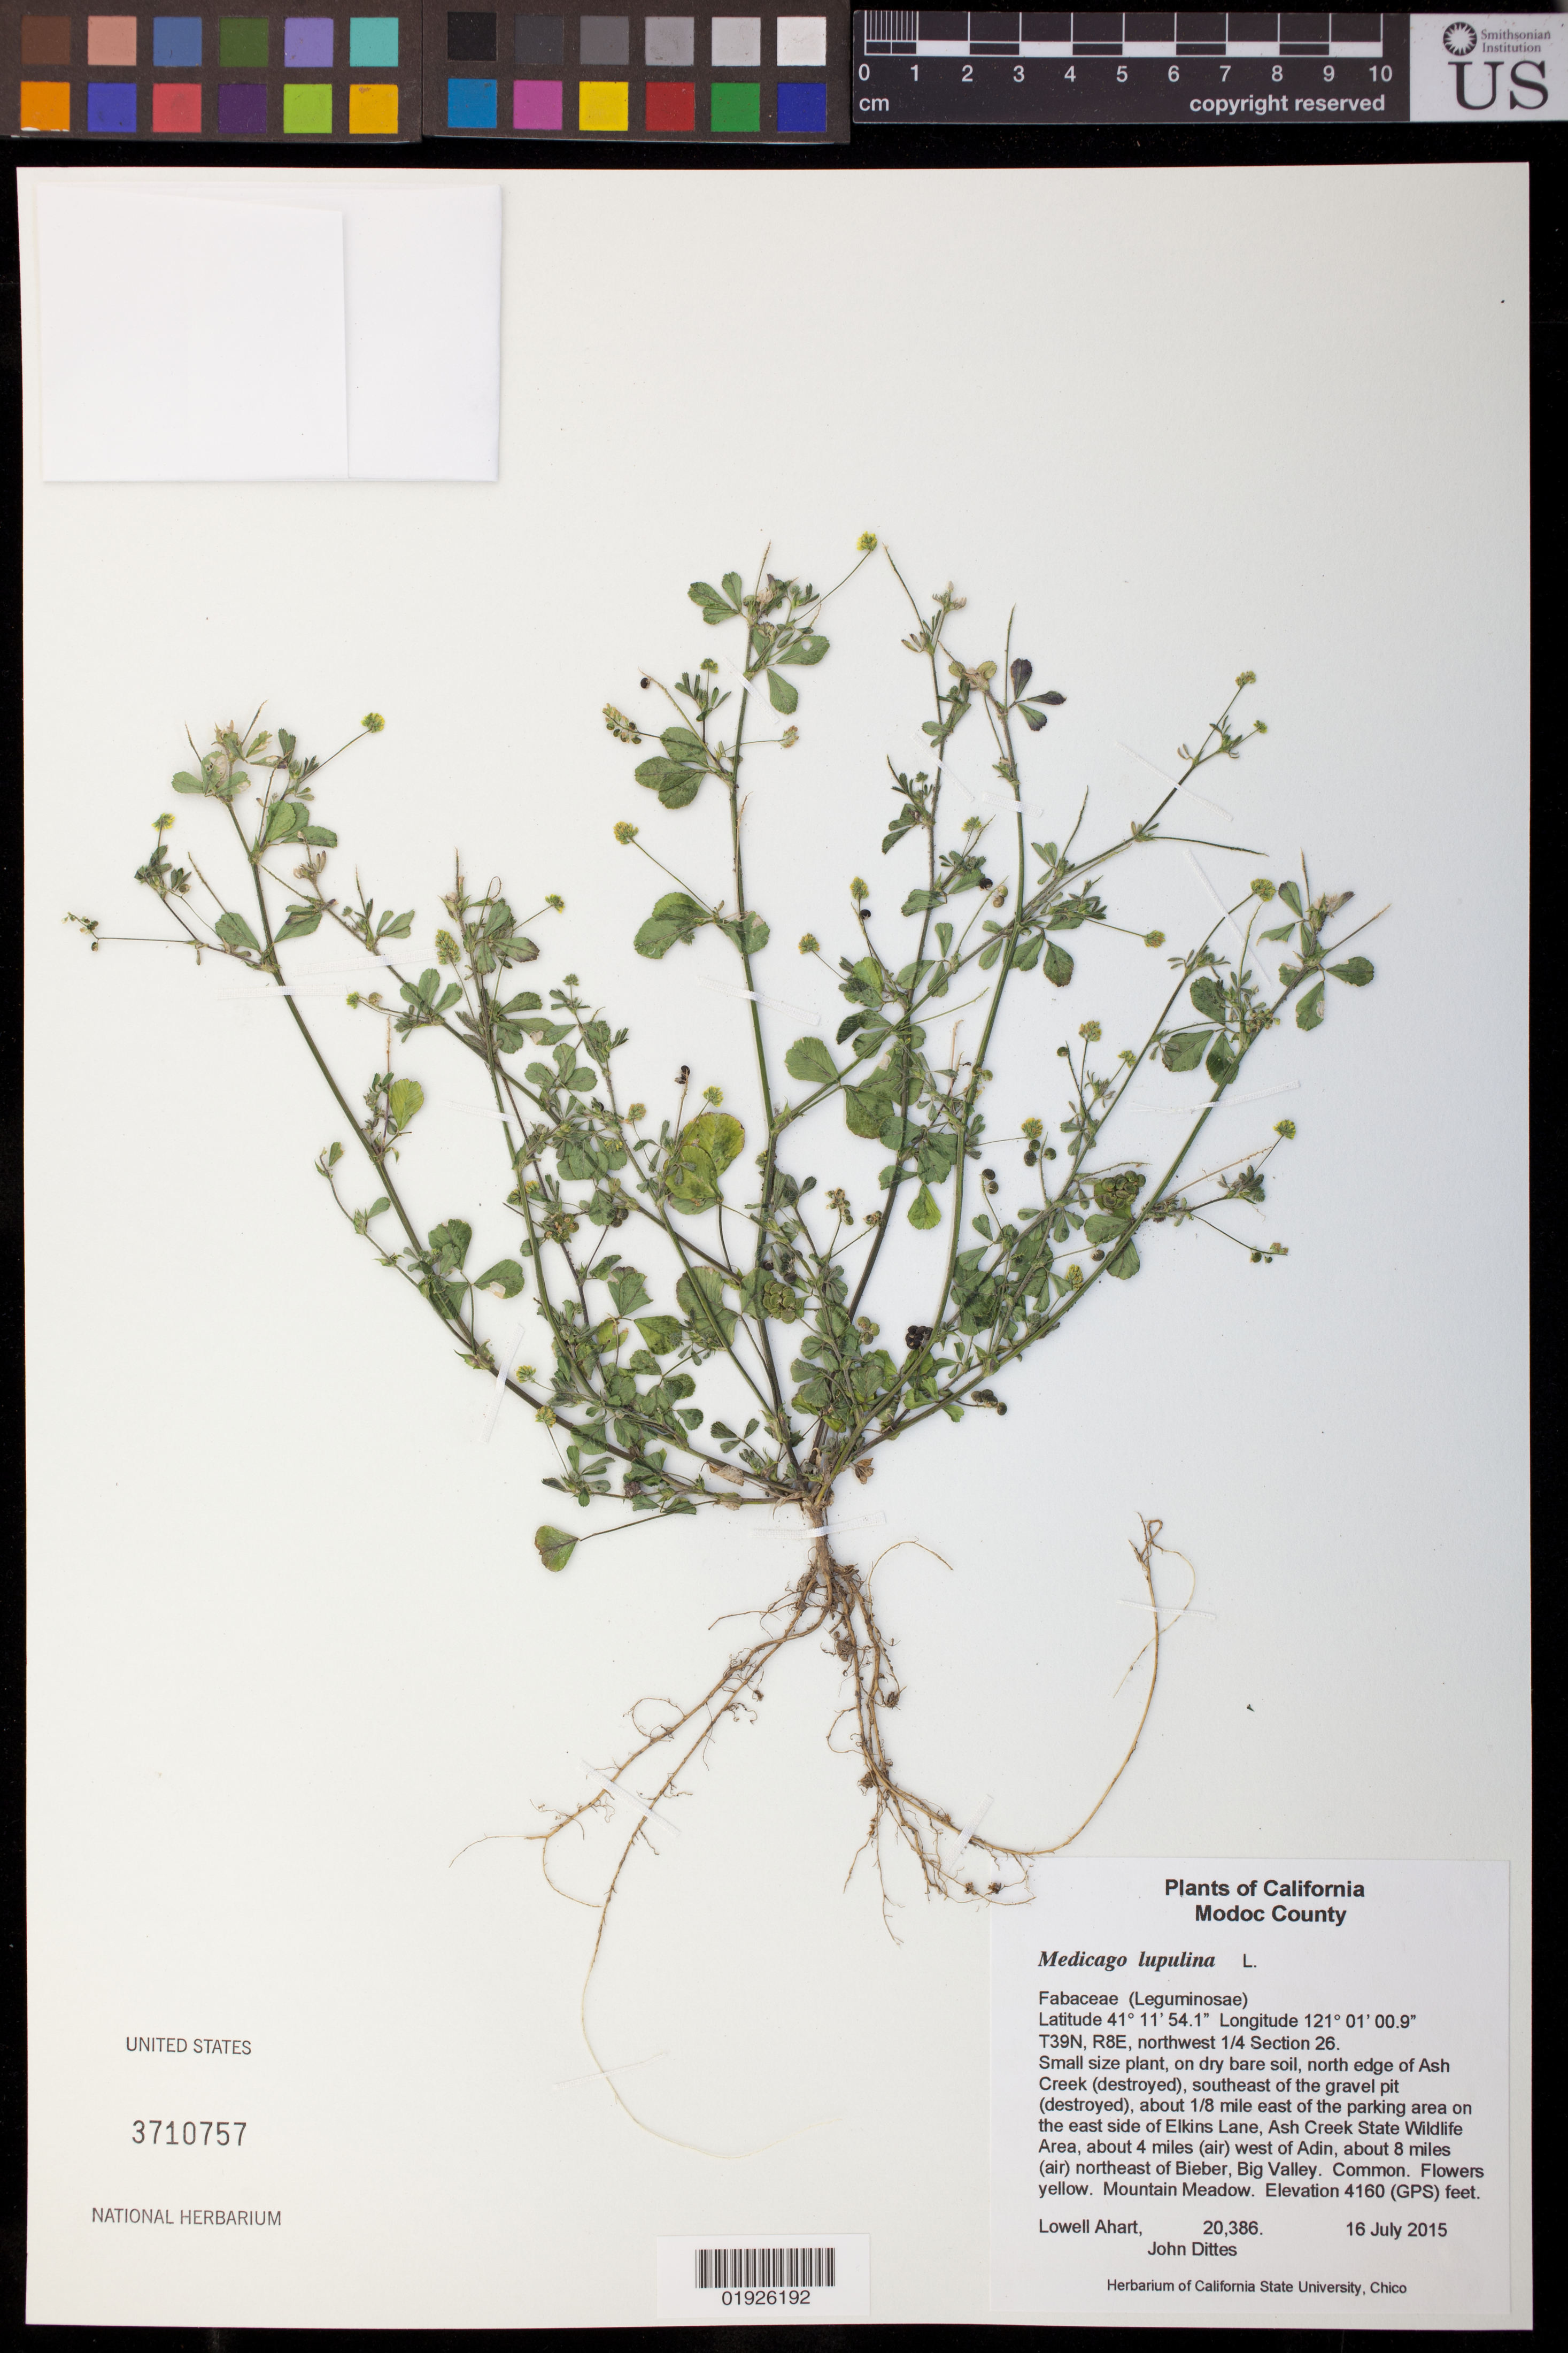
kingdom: Plantae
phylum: Tracheophyta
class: Magnoliopsida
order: Fabales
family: Fabaceae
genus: Medicago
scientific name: Medicago lupulina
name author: L.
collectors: L. Ahart & J. Dittes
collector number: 20386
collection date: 2015-07-16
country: United States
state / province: California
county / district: Modoc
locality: T39N, R8E, northwest 1/4 section 26. North edge of Ash Creek (destroyed), southeast of the gravel pit (destroyed), about 1/8 mile east of the parking area on the east side of Elkins Lane, Ash Creek State Wildlife Area, about 4 miles (air) west of Adin, about 8 miles (air) northeast of Bieber, Big Valley.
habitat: Mountain Meadow, on dry bare soil.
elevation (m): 1268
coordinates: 41 11 54.1, 121 01 0.9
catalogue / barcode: US 3710757